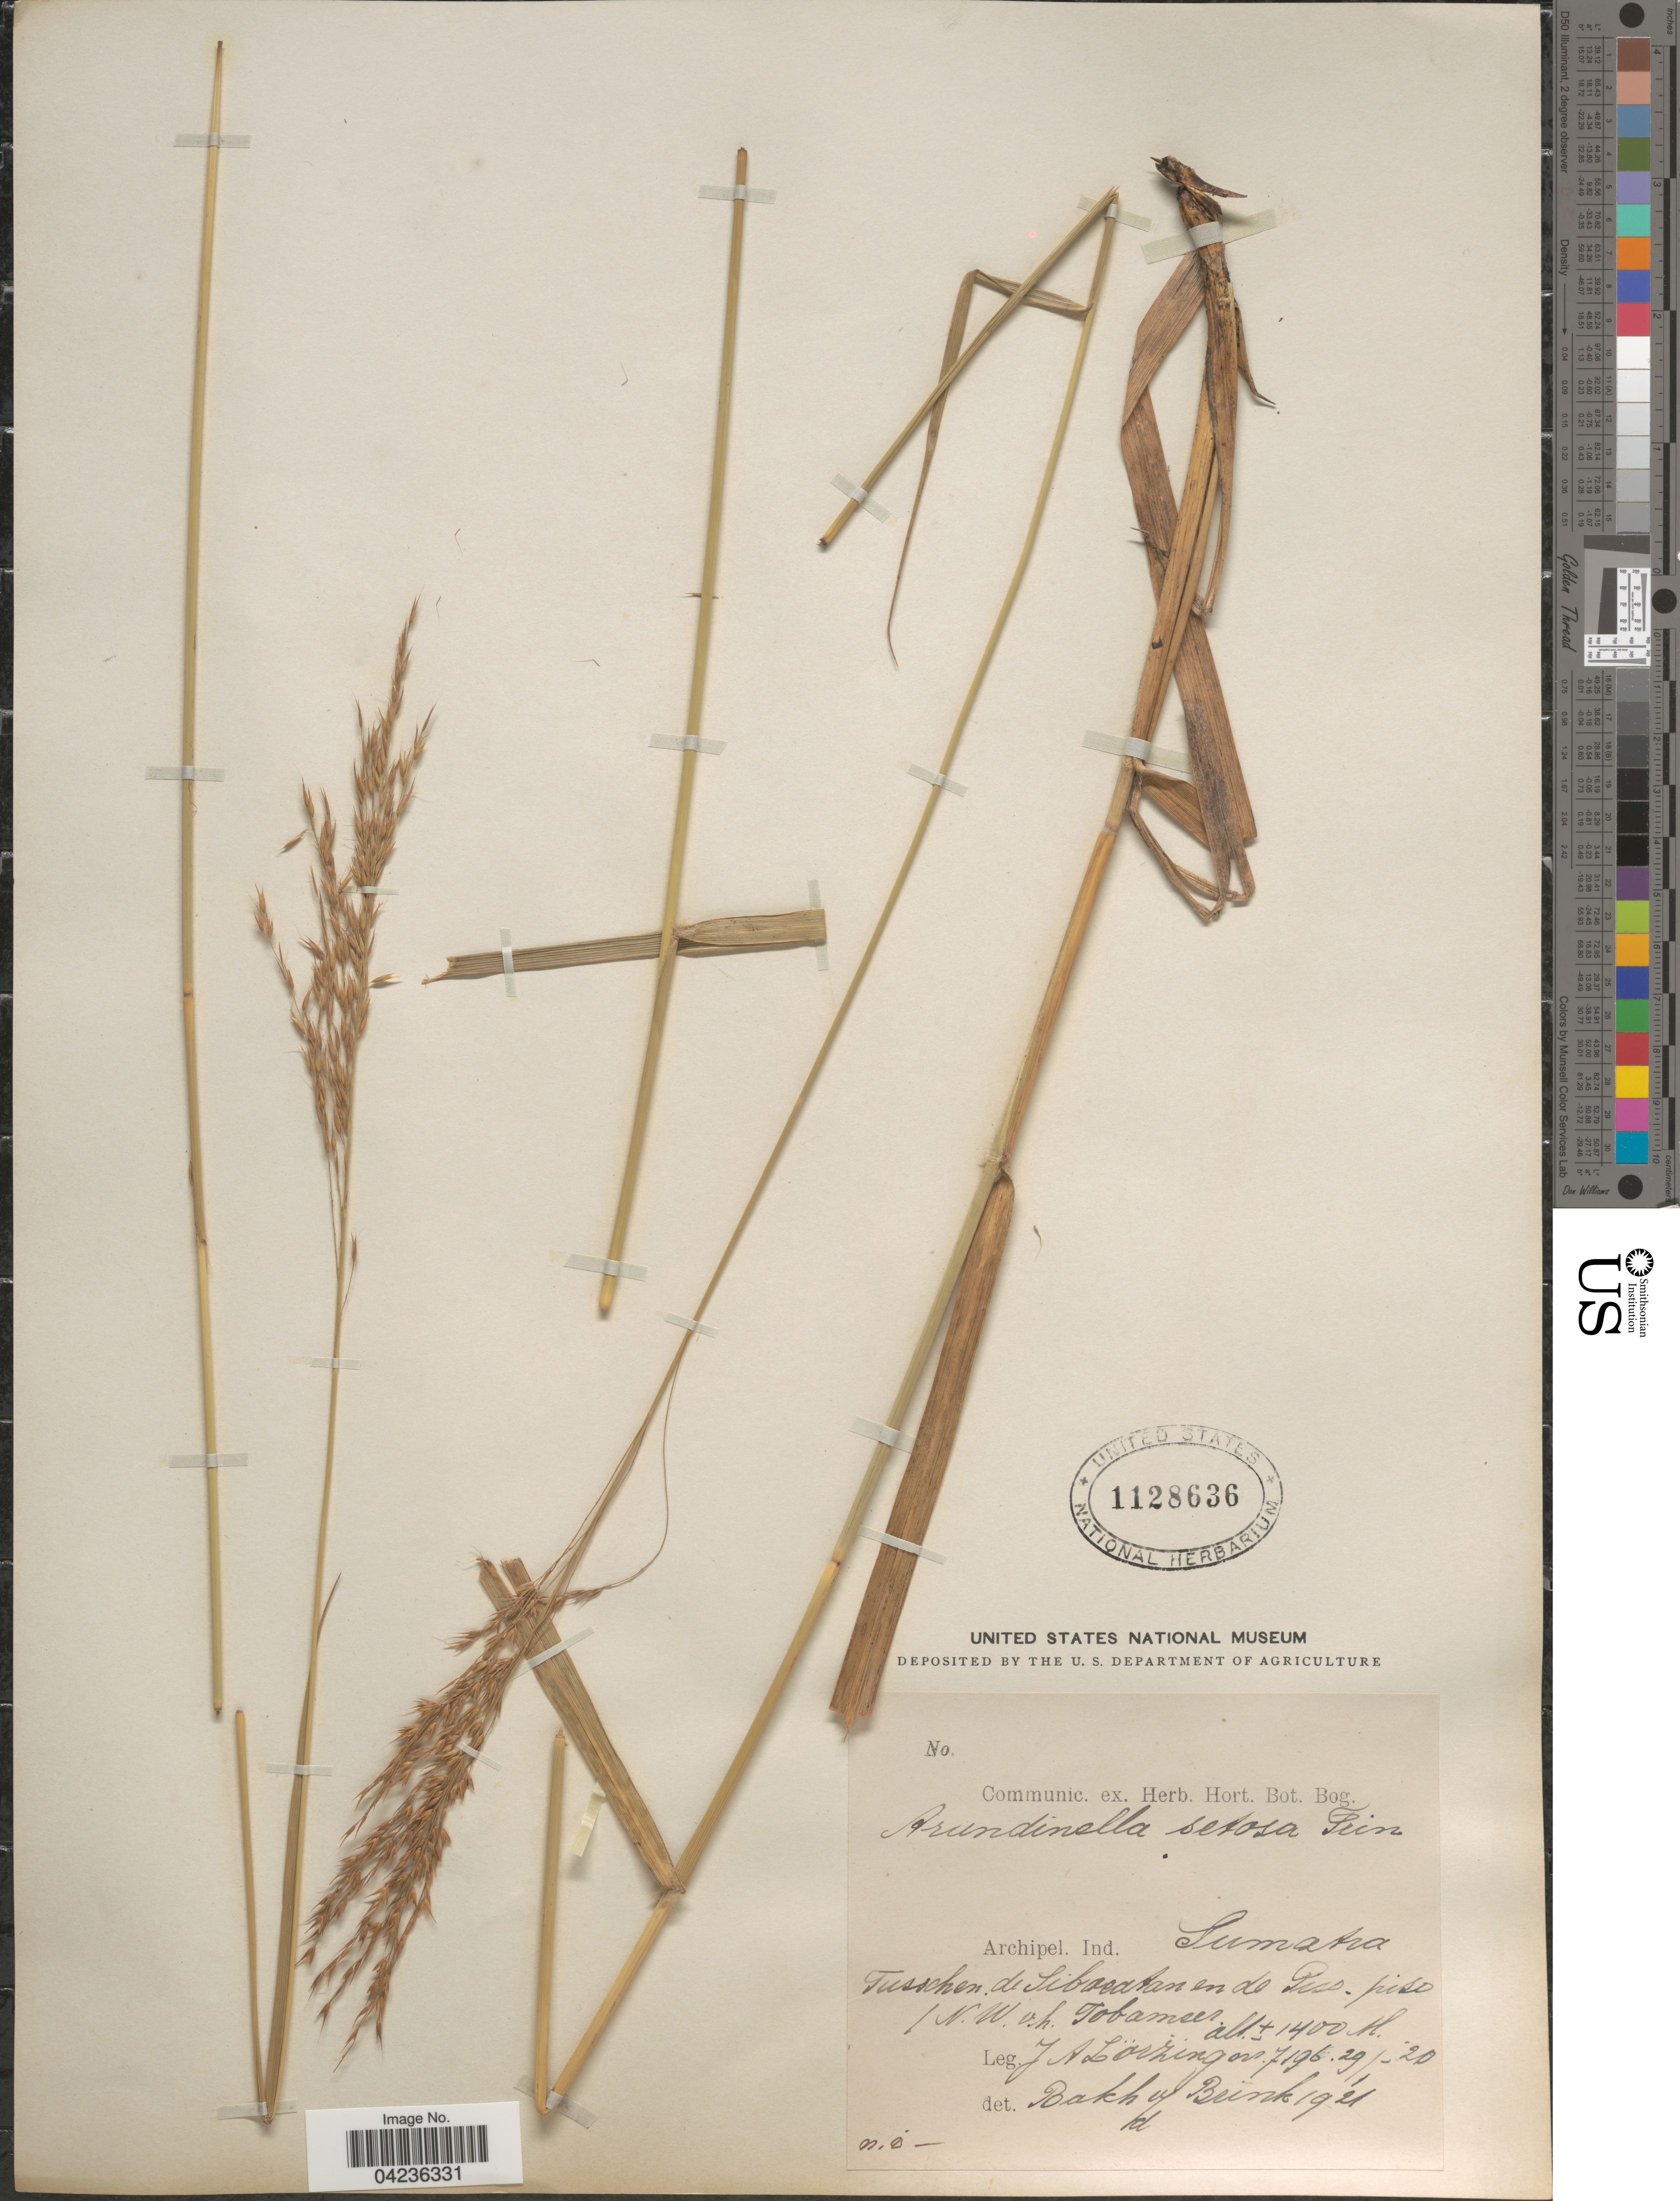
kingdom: Plantae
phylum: Tracheophyta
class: Liliopsida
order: Poales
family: Poaceae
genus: Arundinella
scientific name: Arundinella setosa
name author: Trin.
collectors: J. Lorzing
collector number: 7196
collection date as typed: Transcribed d/m/y: 29/1/20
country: Indonesia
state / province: Sumatra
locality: Archipel. Ind. Sumatra. Tusschen de Siboeatan en de Piso-piso N.W. v.h. Tobameer.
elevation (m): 1400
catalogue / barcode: US 1128636